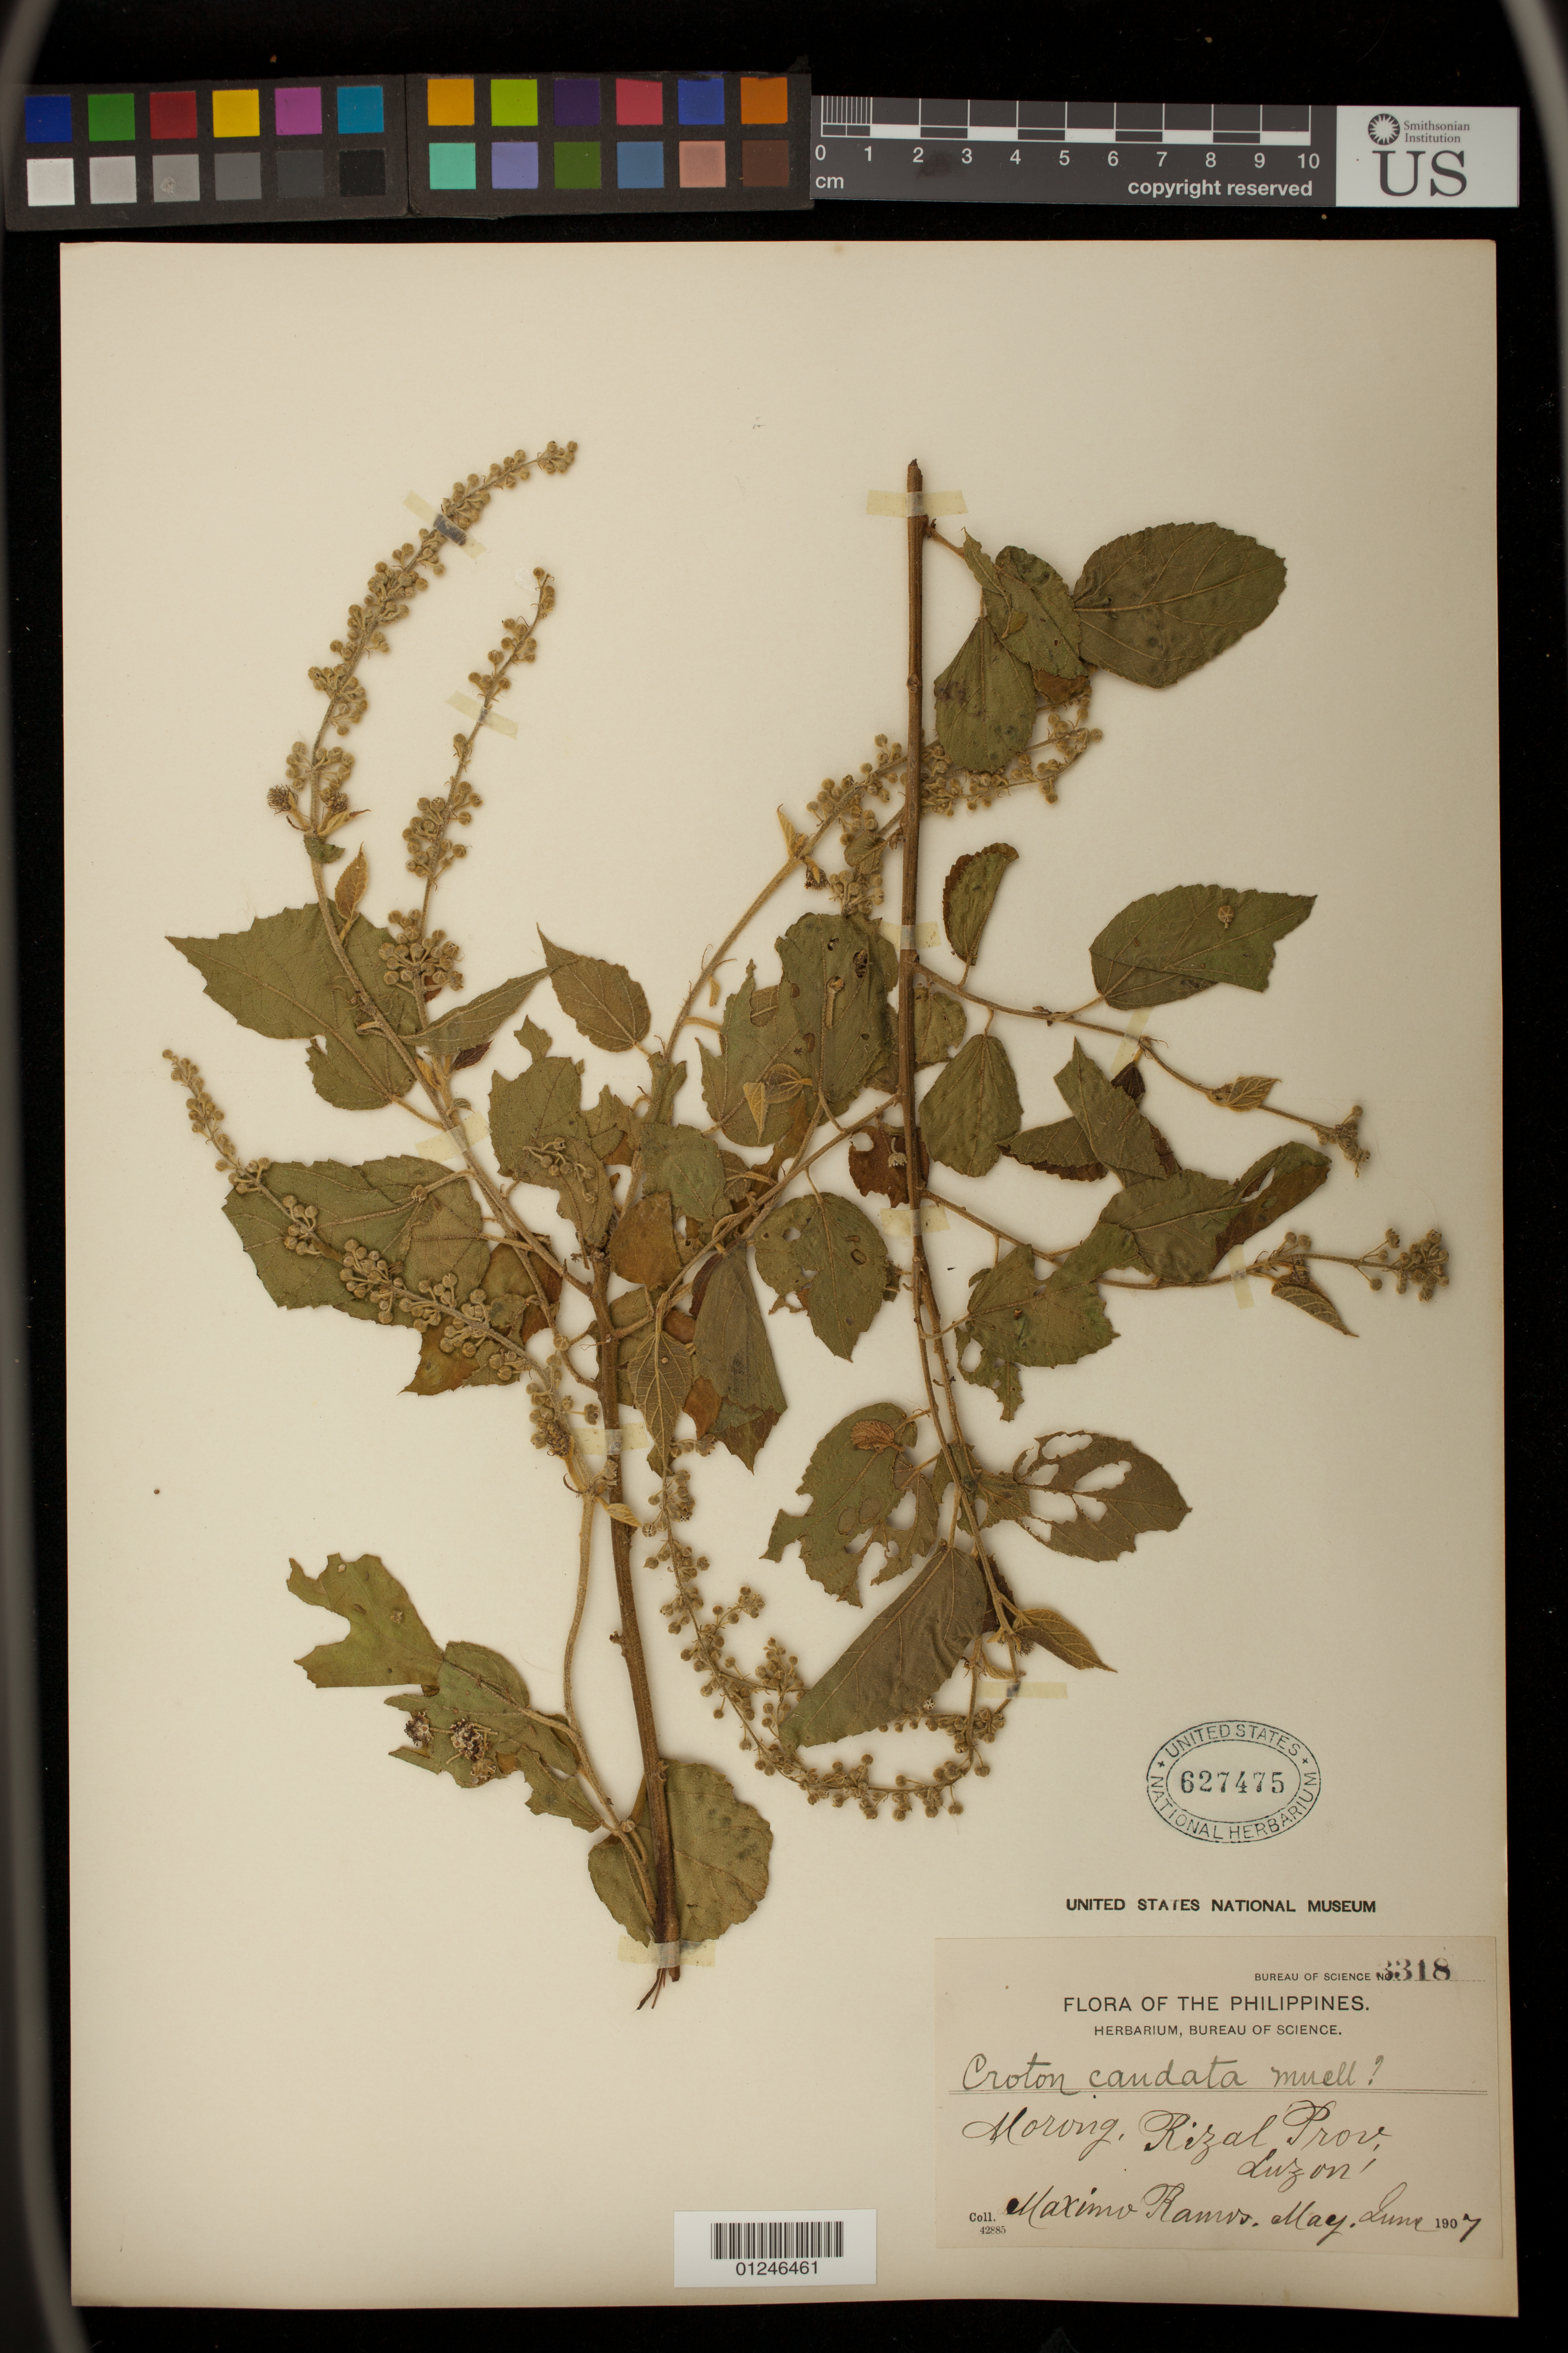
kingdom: Plantae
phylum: Tracheophyta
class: Magnoliopsida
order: Malpighiales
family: Euphorbiaceae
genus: Croton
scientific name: Croton caudatus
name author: Geiseler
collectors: M. Ramos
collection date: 1907-05-01/1907-06-01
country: Philippines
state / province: Calabarzon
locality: Moring, Luzon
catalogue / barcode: US 627475